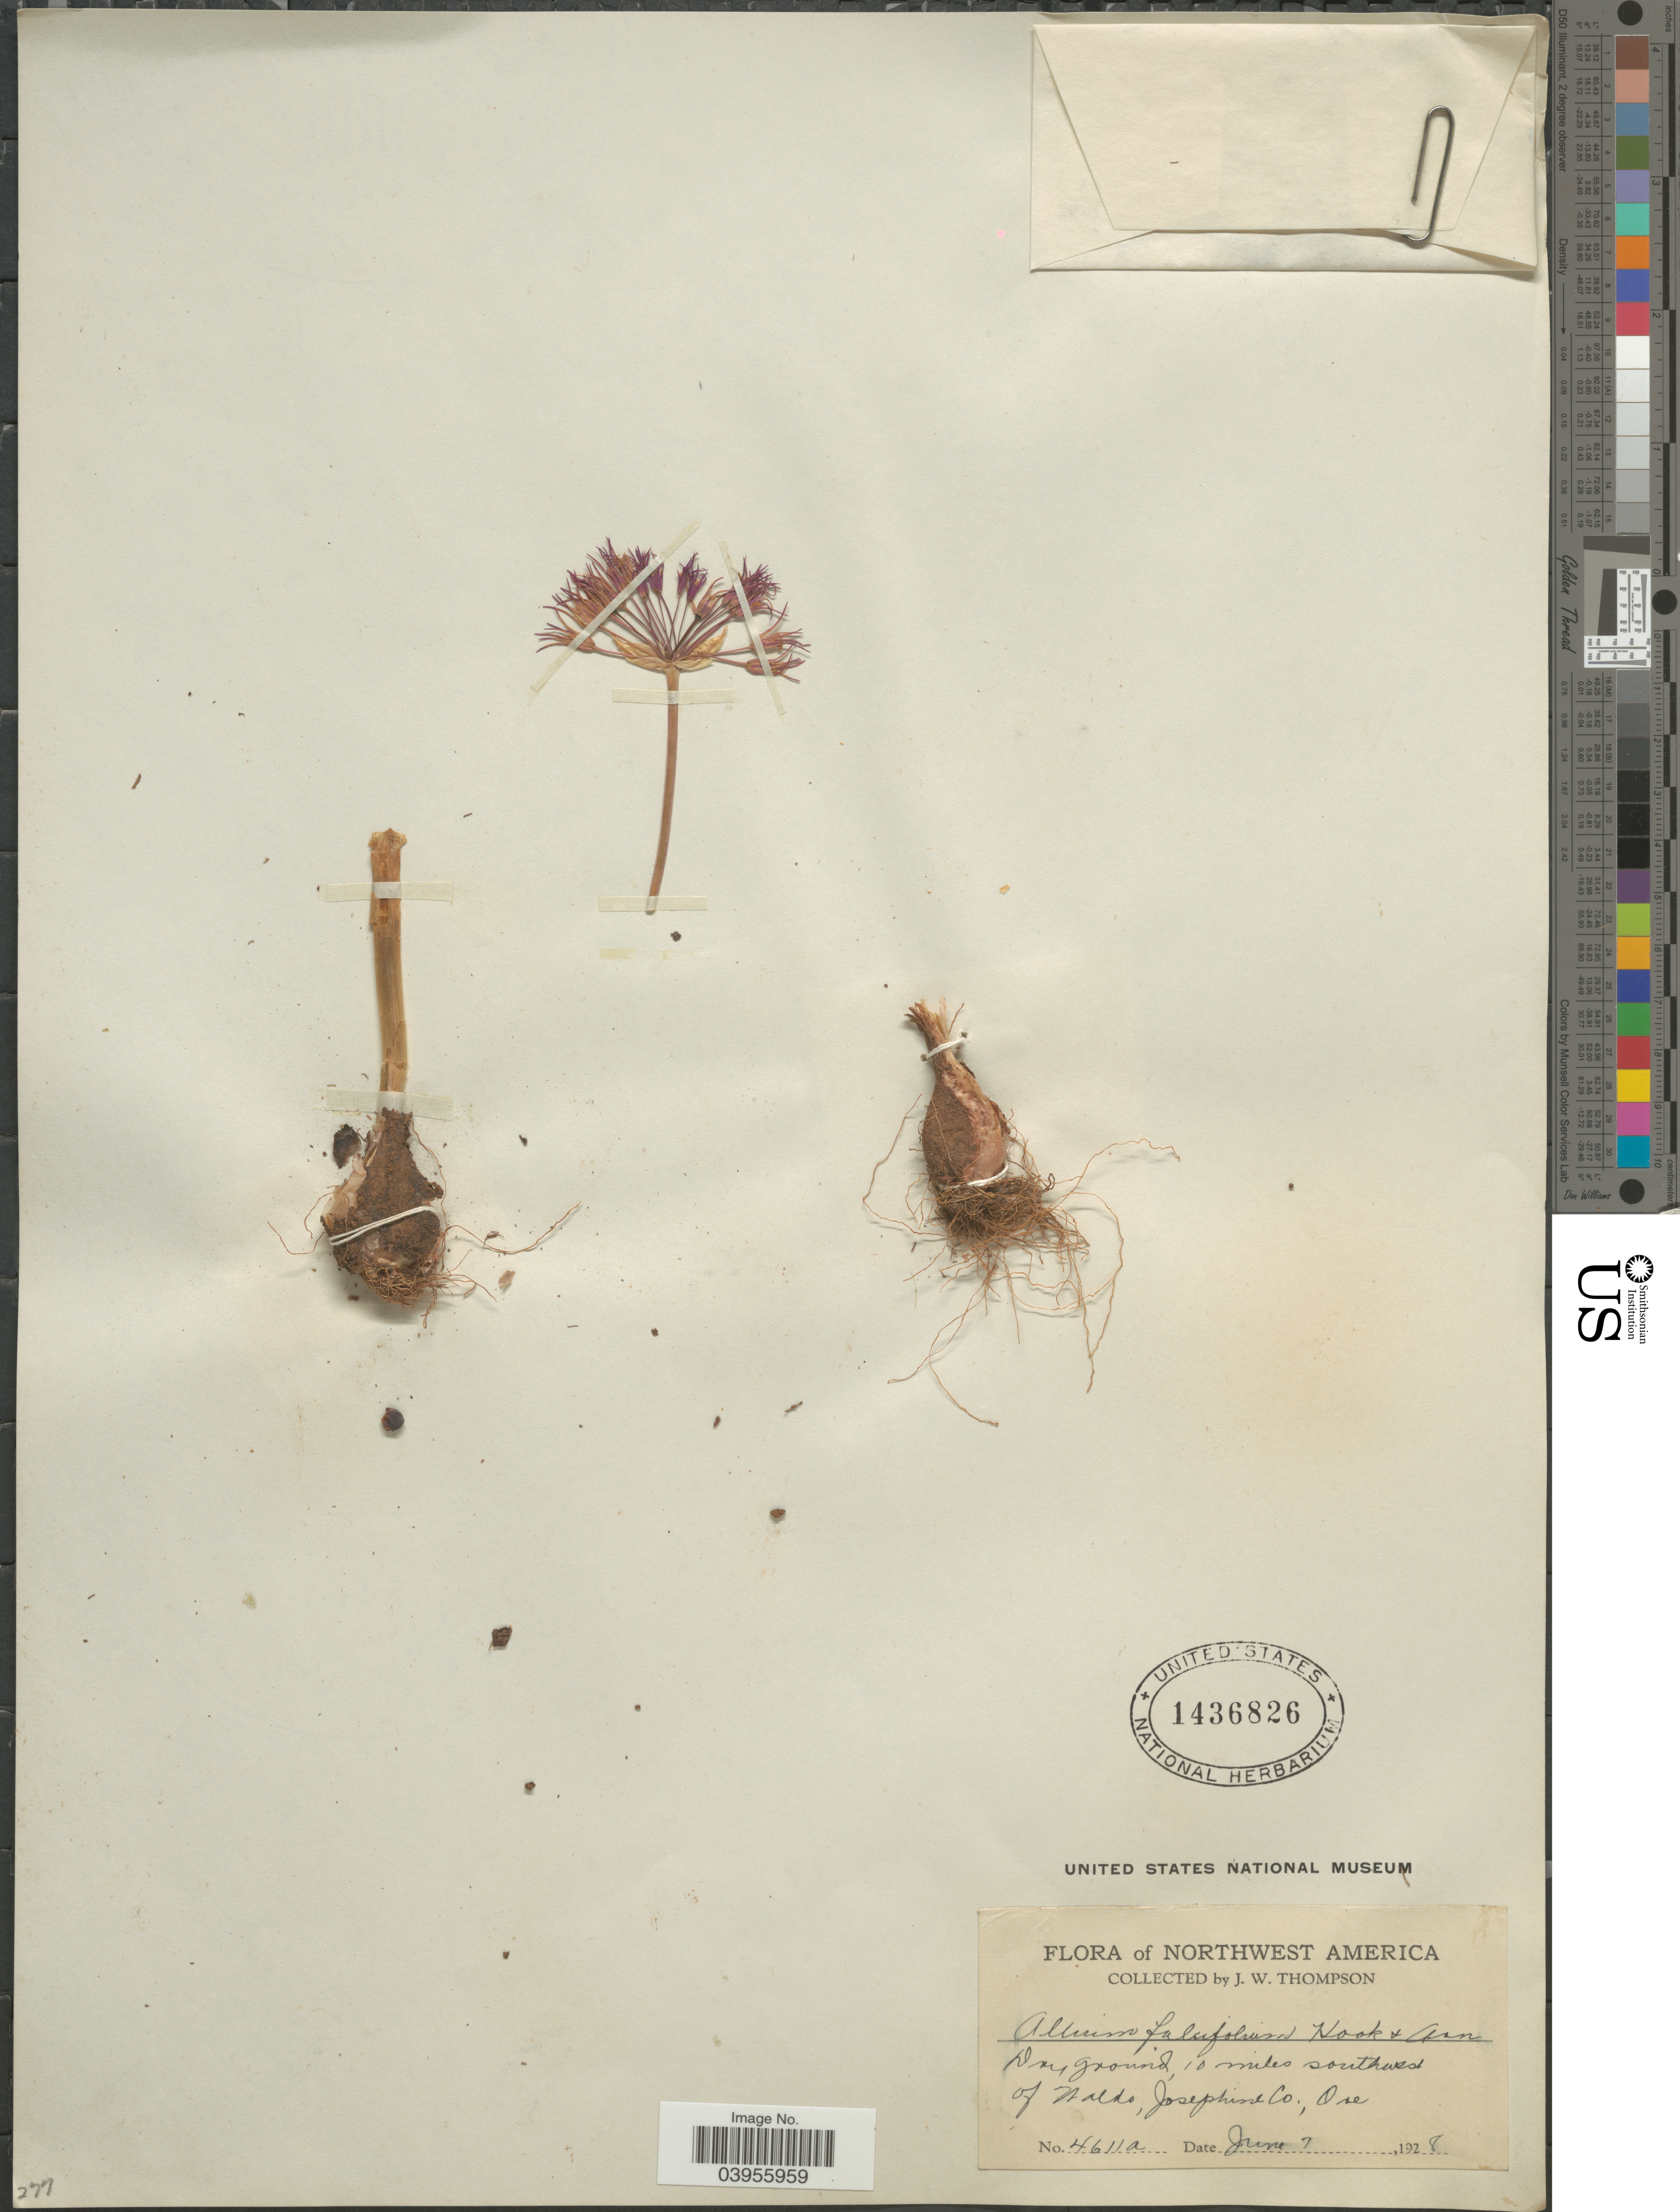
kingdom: Plantae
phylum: Tracheophyta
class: Liliopsida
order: Asparagales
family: Amaryllidaceae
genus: Allium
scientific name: Allium falcifolium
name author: Hook. & Arn.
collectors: J. Thompson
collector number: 4611a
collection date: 1928-06-07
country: United States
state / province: Oregon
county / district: Josephine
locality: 10 miles southwest of Waldo, Josephine Co.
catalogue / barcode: US 1436826